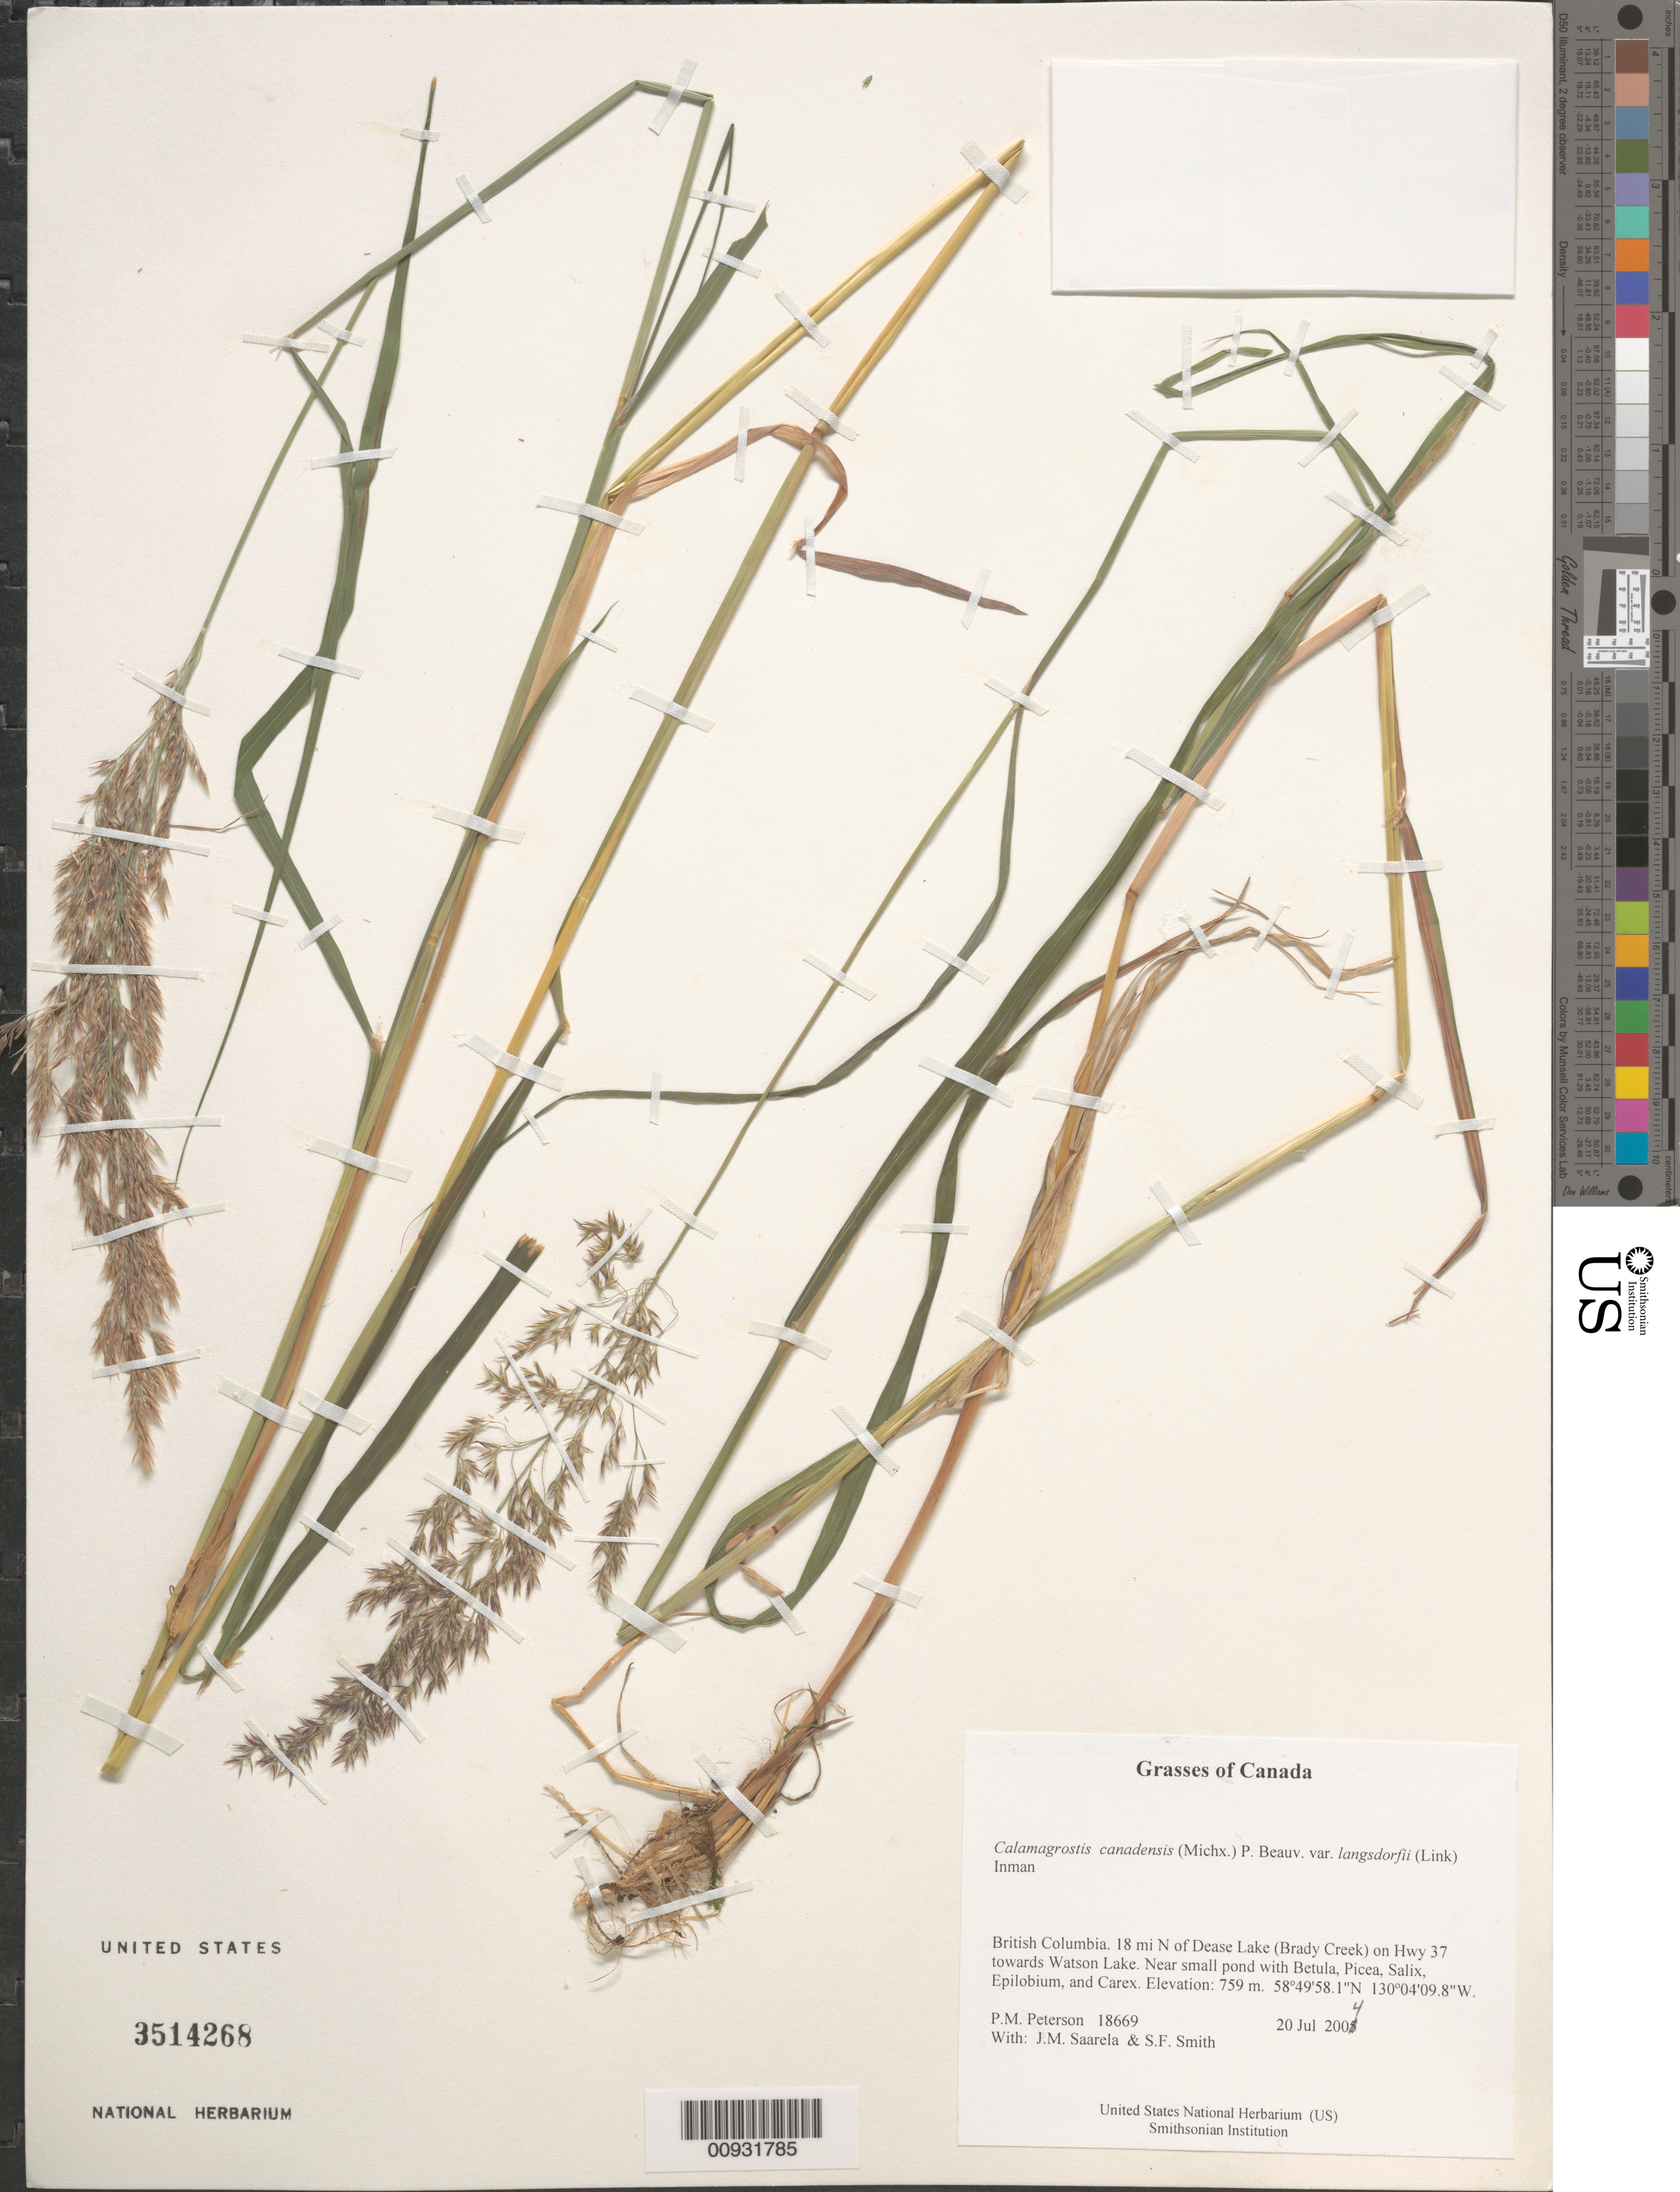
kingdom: Plantae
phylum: Tracheophyta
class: Liliopsida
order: Poales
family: Poaceae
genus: Calamagrostis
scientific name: Calamagrostis canadensis var. langsdorffii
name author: (Link) Inman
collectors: P. M. Peterson, J. Saarela & S.F. Smith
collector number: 18669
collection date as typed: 20 Jul 2004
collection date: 2004-07-20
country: Canada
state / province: British Columbia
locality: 18 mi N of Dease Lake (Brady Creek) on Hwy 37 towards Watson Lake. Near small pond with Betula, Picea, Salix, Epilobium, and Carex.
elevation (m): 759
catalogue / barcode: US 3514268